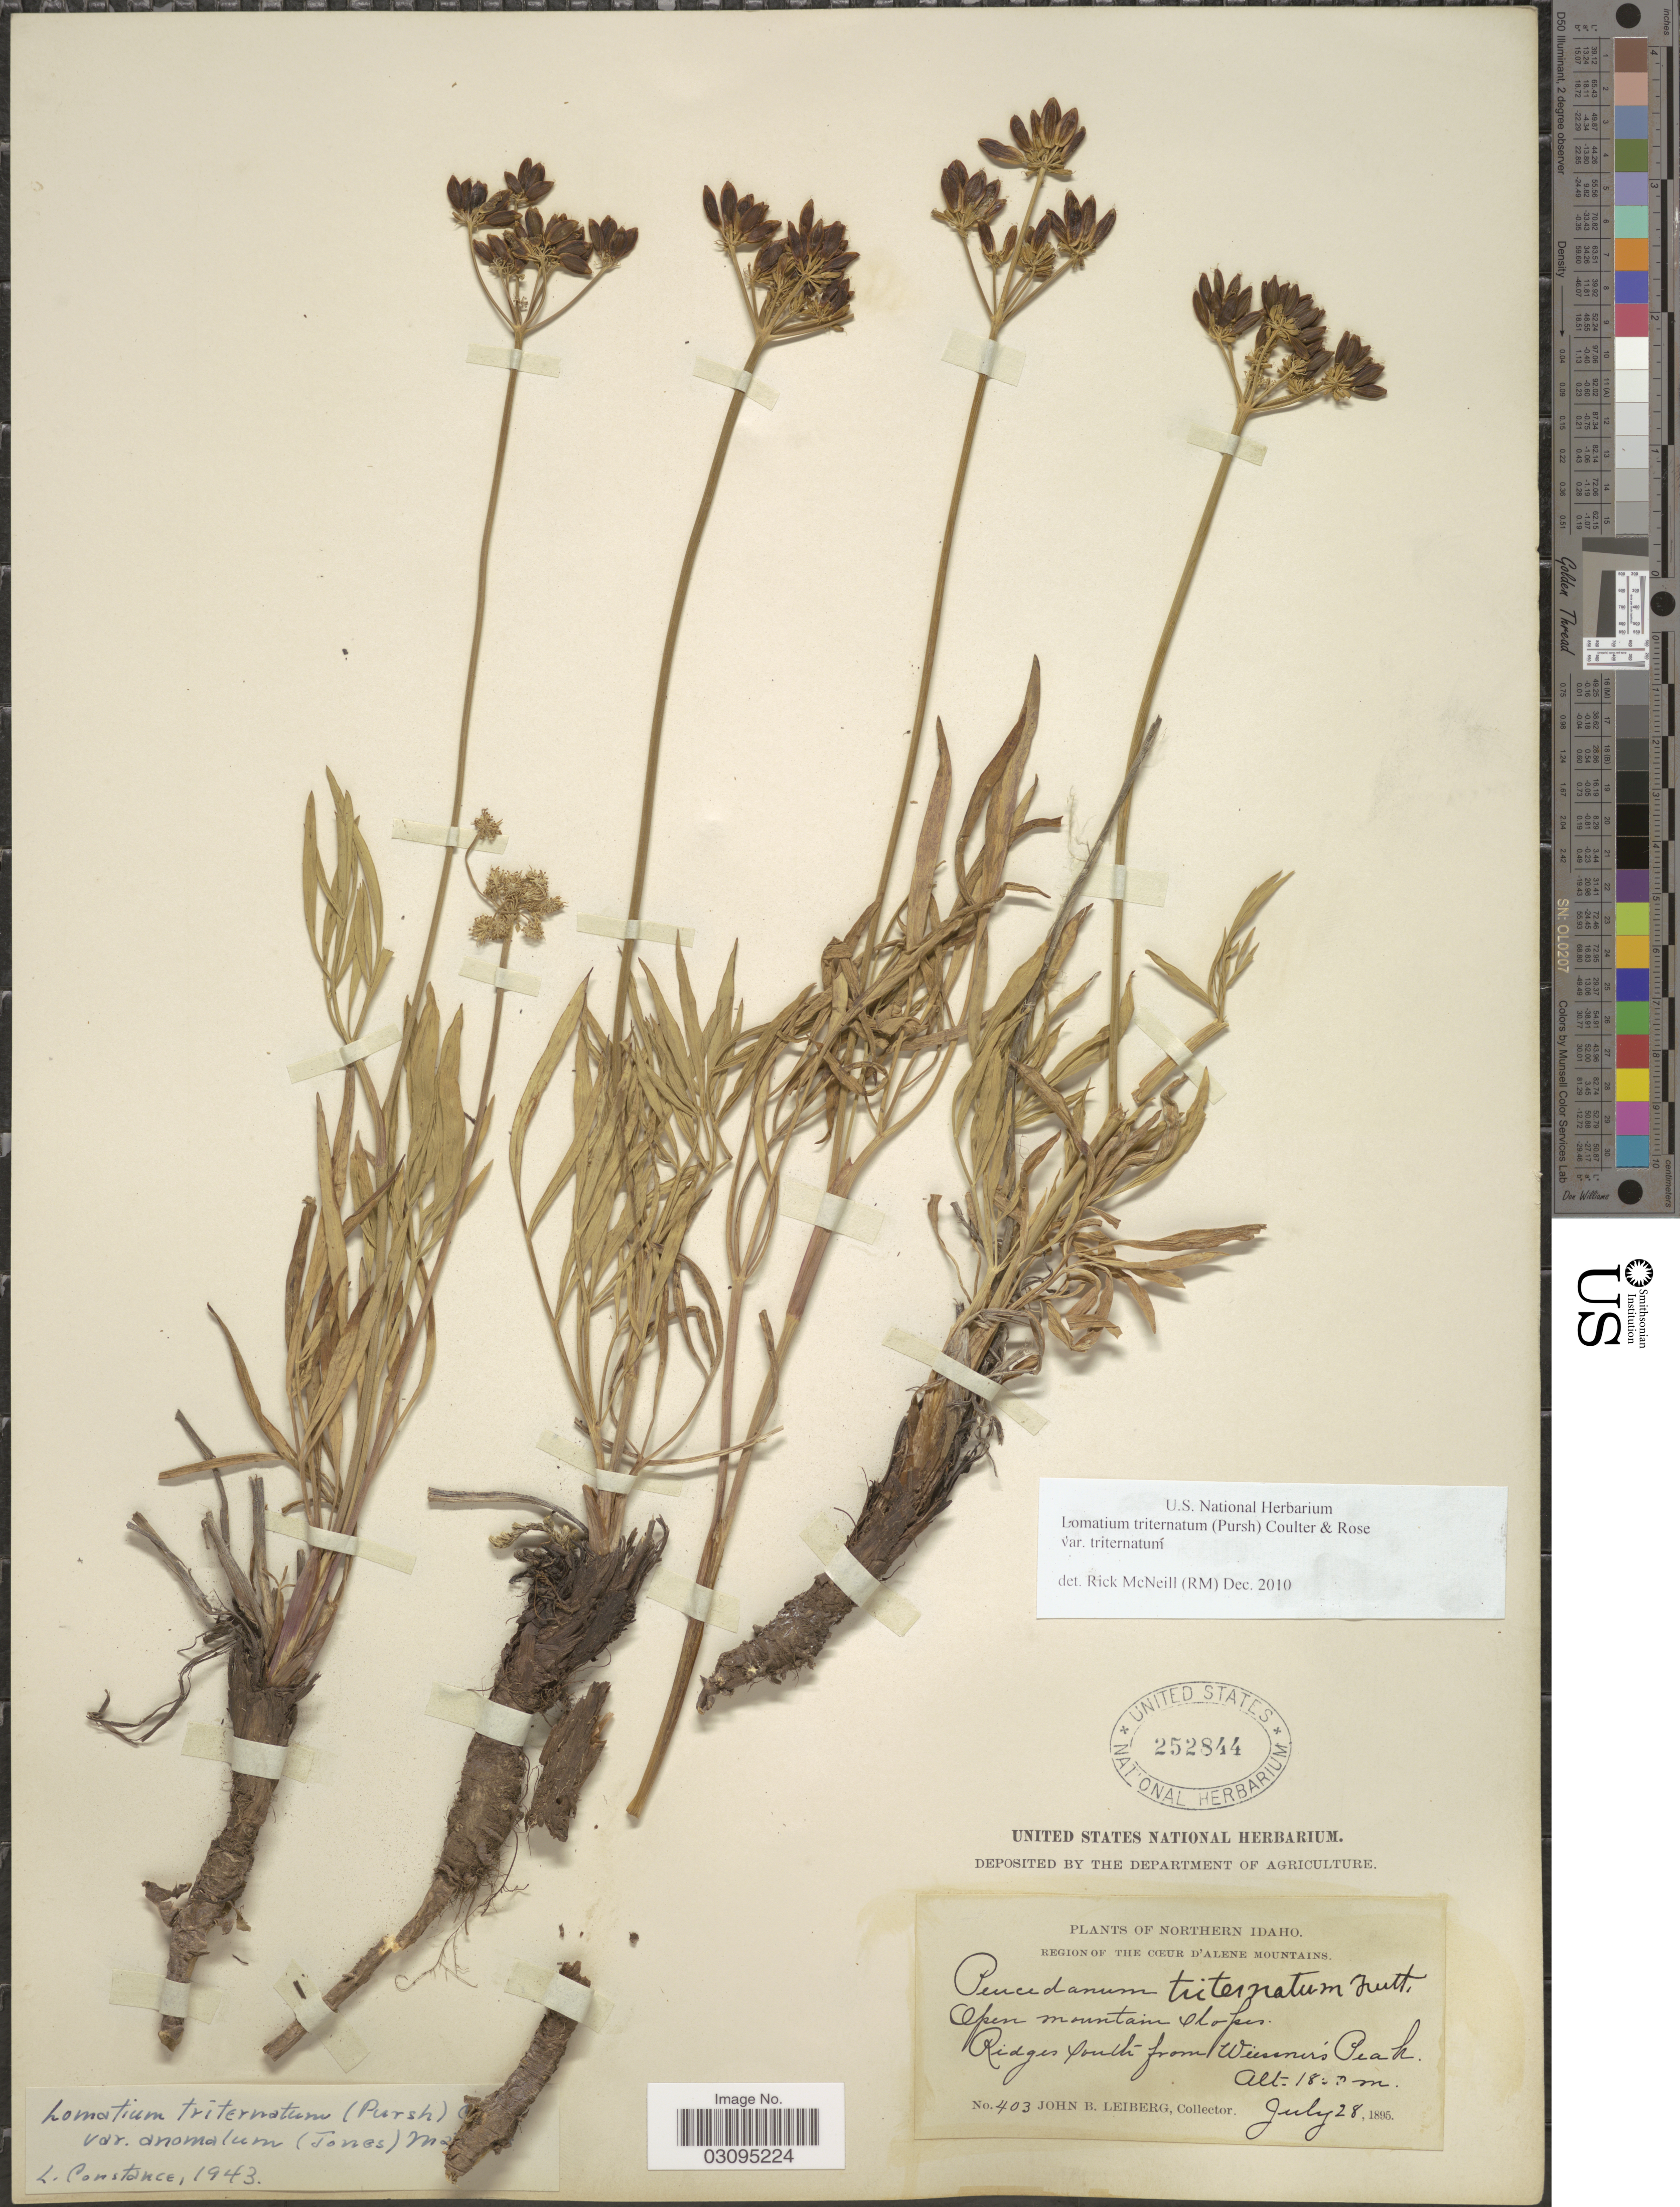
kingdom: Plantae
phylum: Tracheophyta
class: Magnoliopsida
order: Apiales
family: Apiaceae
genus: Lomatium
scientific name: Lomatium triternatum var. triternatum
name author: (Pursh) J.M. Coult. & Rose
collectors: J. B. Leiberg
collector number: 403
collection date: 1895-07-28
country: United States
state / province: Idaho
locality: Northern Idaho, Region of the Coeur d'Alene Mountains. Ridges south from Wiessner's Peak [Mount Wiessner].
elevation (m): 1800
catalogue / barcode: US 252844